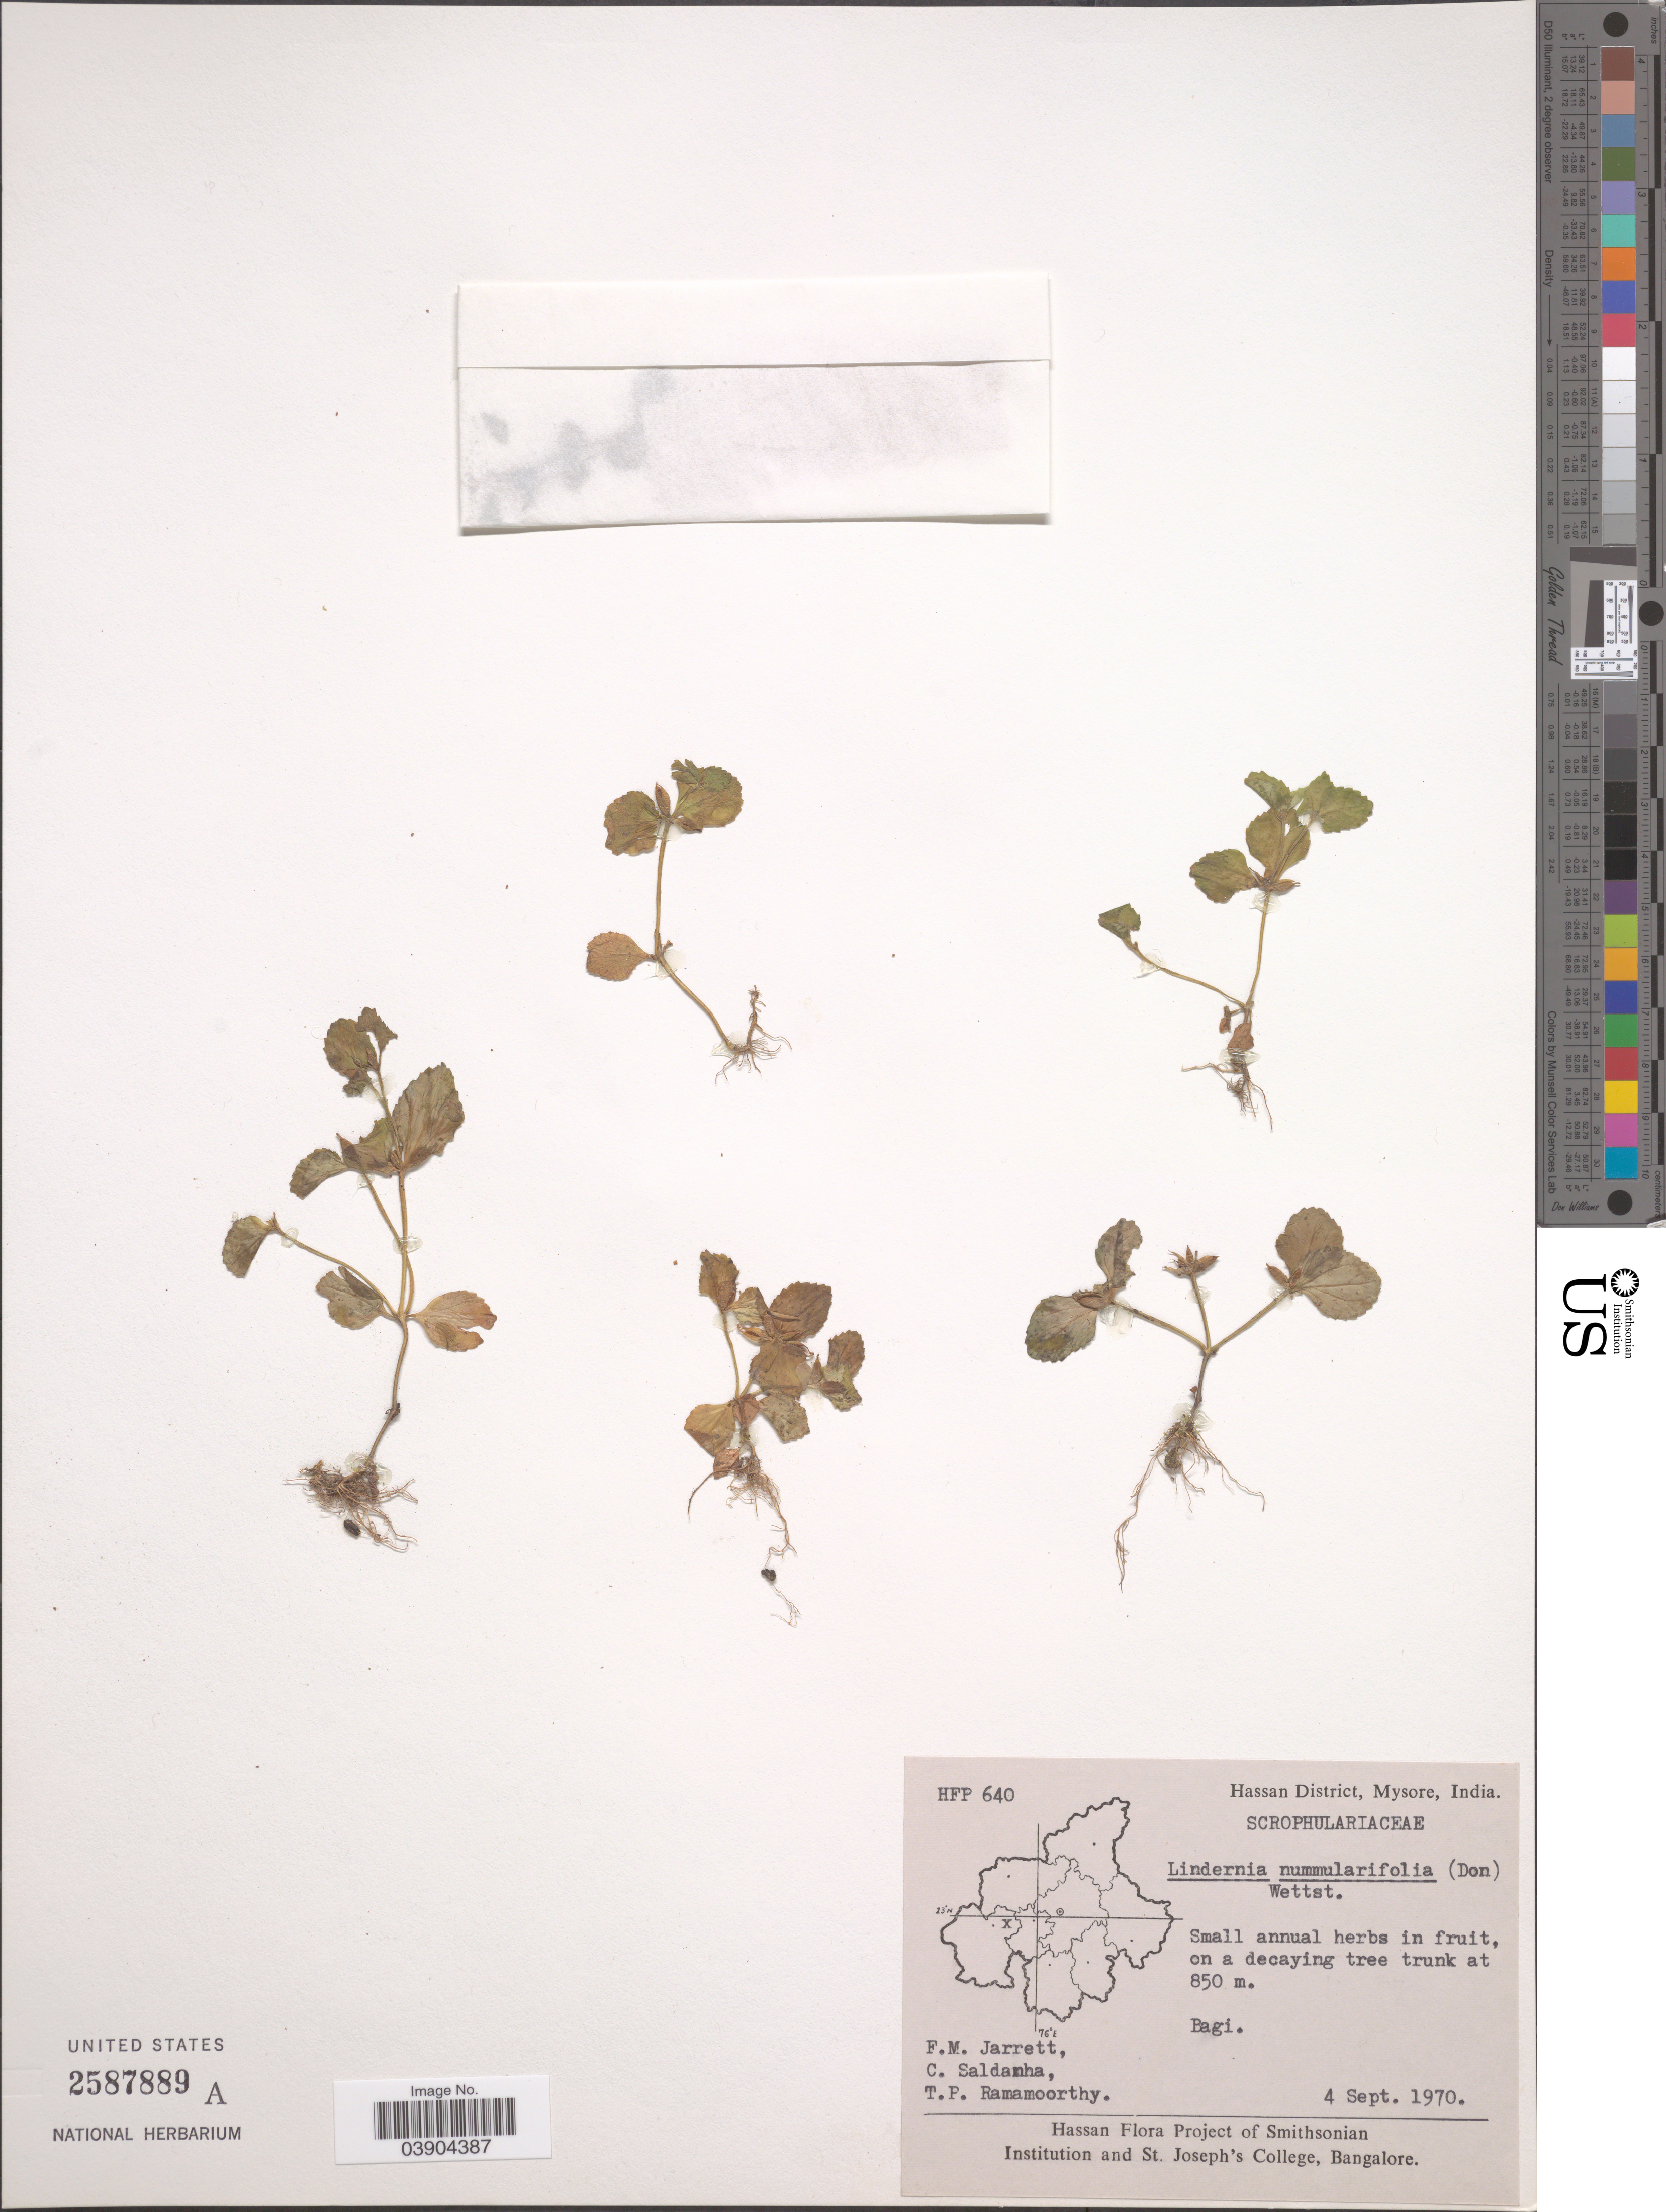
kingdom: Plantae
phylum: Tracheophyta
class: Magnoliopsida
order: Lamiales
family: Linderniaceae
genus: Lindernia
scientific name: Lindernia nummulariifolia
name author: (D. Don) Wettst.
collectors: F. M. Jarrett, C. Saldanha & T. P. Ramamoorthy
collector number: HFP640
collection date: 1970-09-04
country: India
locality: Hassan District, Mysore. Bagi.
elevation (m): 850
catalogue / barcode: US 2587889A